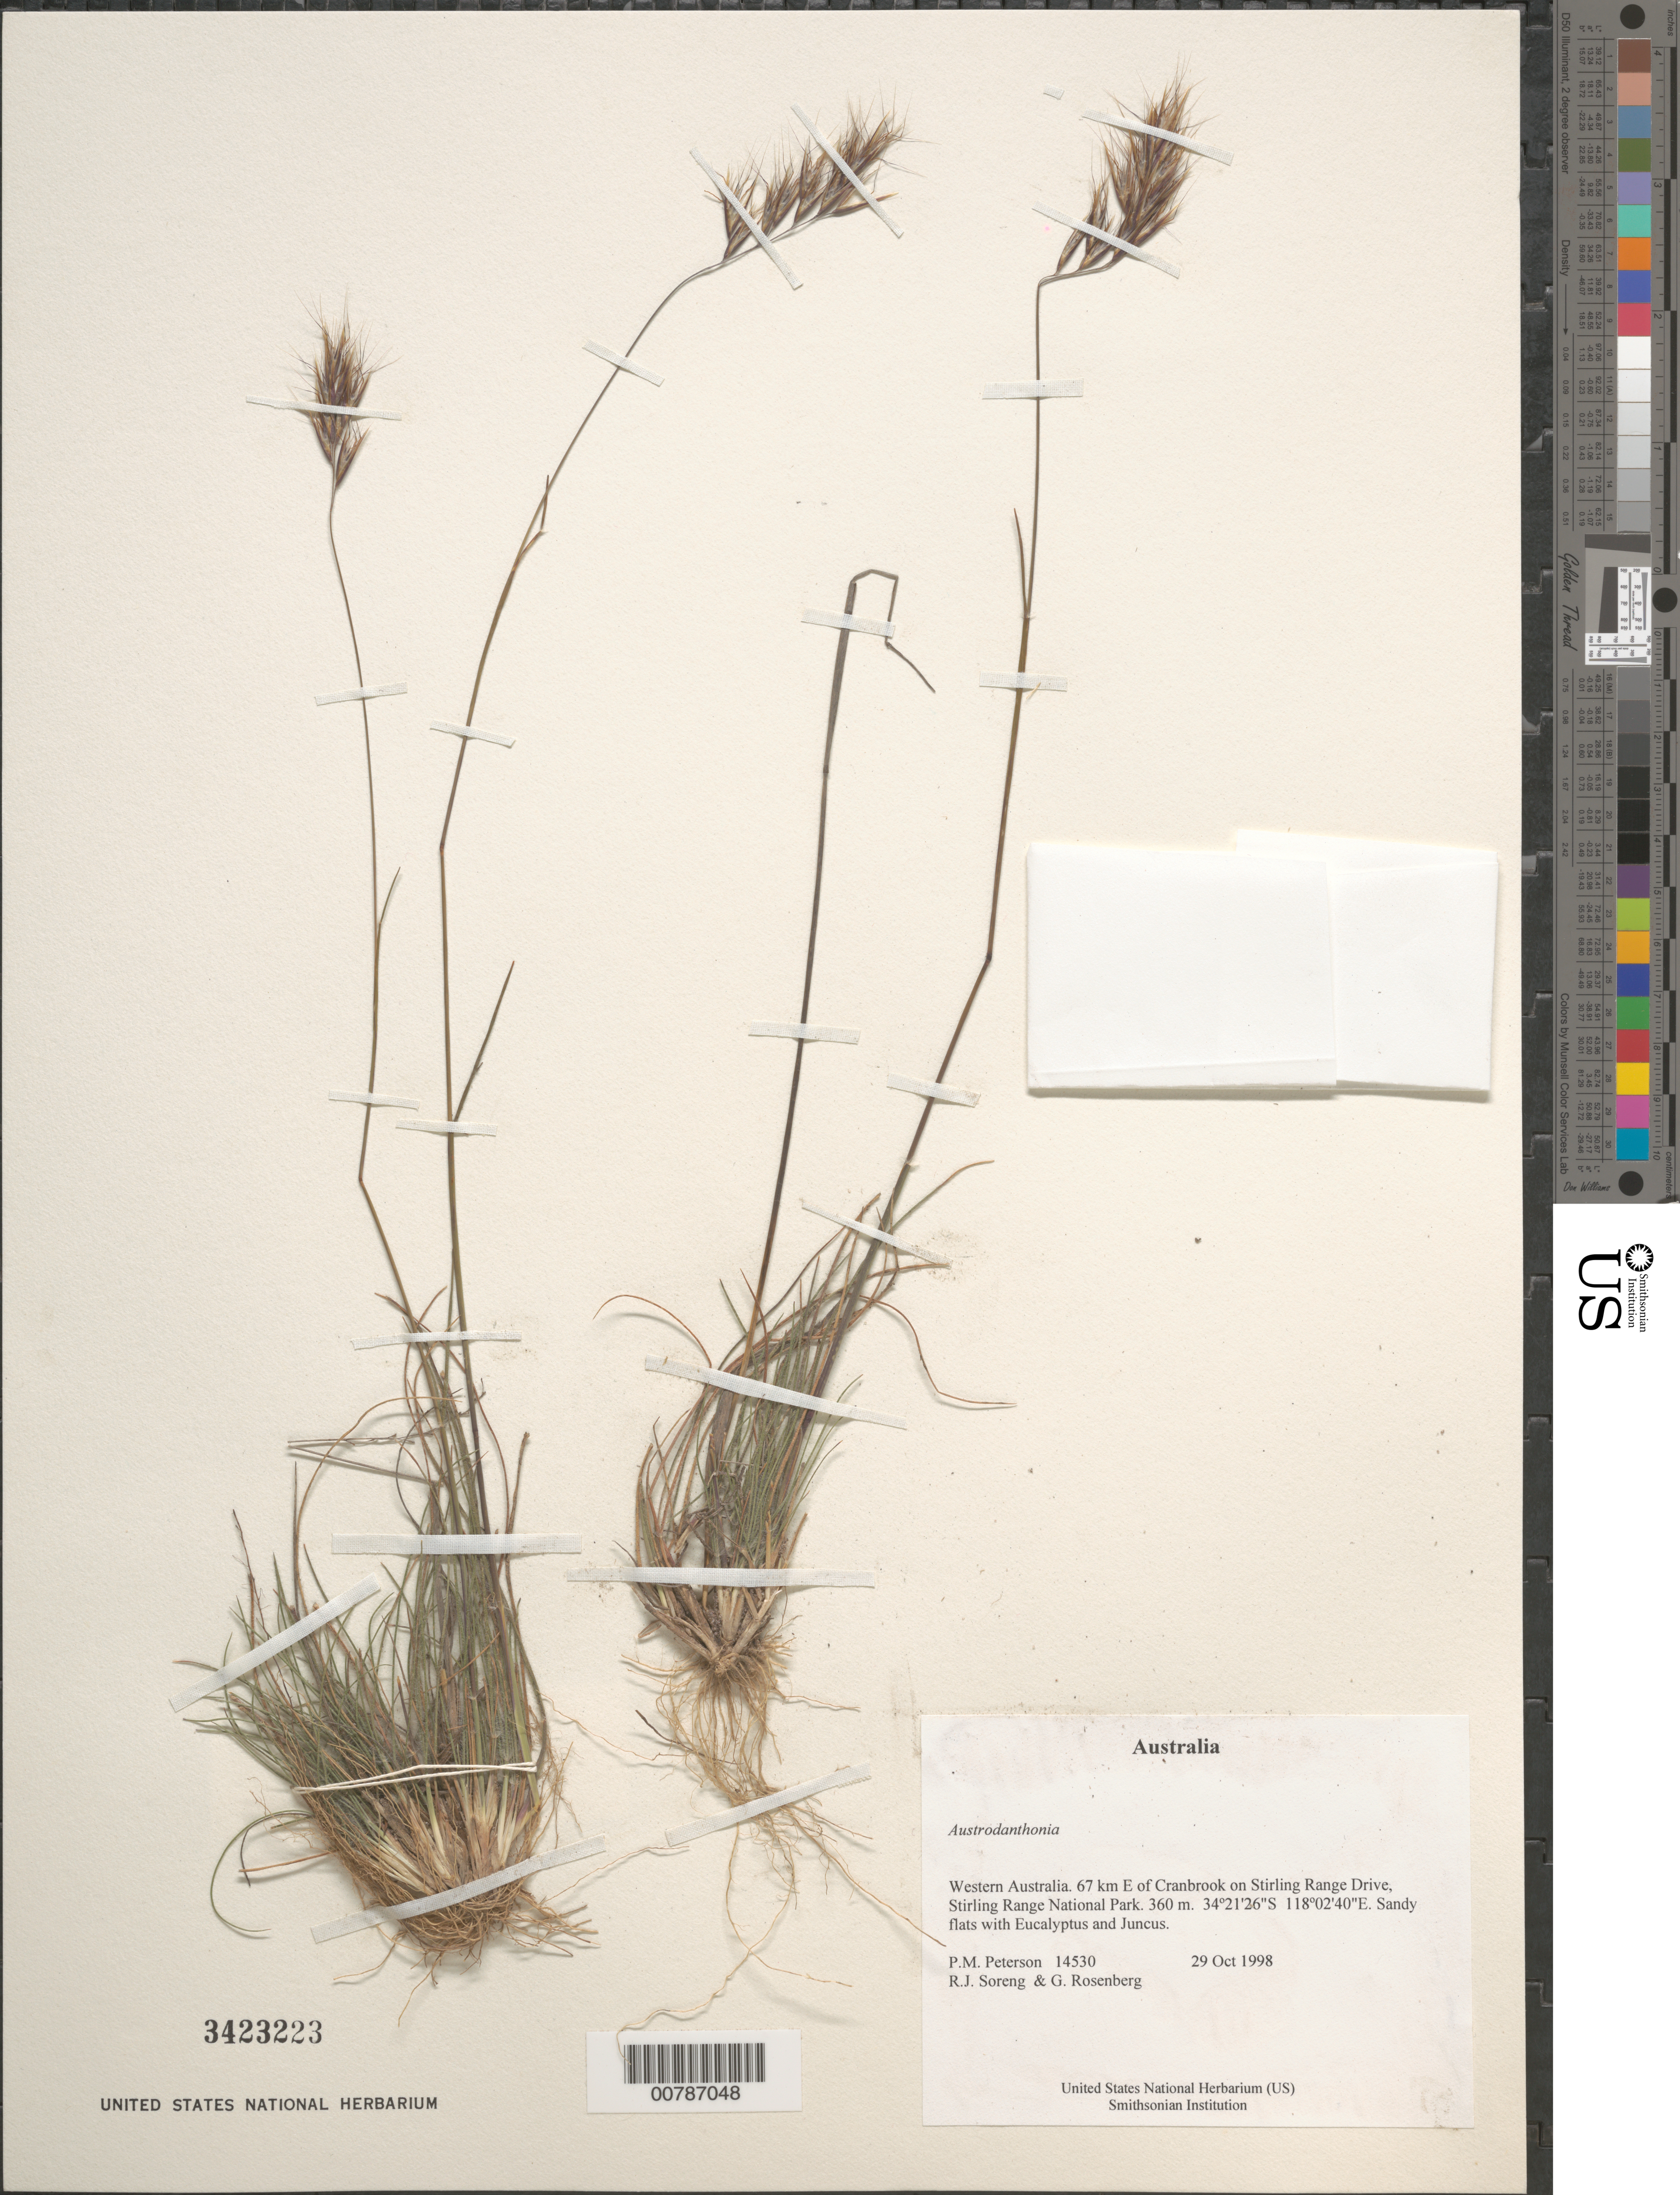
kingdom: Plantae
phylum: Tracheophyta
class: Liliopsida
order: Poales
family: Poaceae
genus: Austrodanthonia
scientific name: Austrodanthonia sp.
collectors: P. M. Peterson, R. J. Soreng & G. Rosenberg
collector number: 14530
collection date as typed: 29 Oct 1998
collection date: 1998-10-29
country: Australia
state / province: Western Australia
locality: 67 km E of Cranbrook on Stirling Range Drive, Stirling Range National Park.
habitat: Sandy flats with Eucalyptus and Juncus.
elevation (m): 360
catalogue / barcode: US 3423223